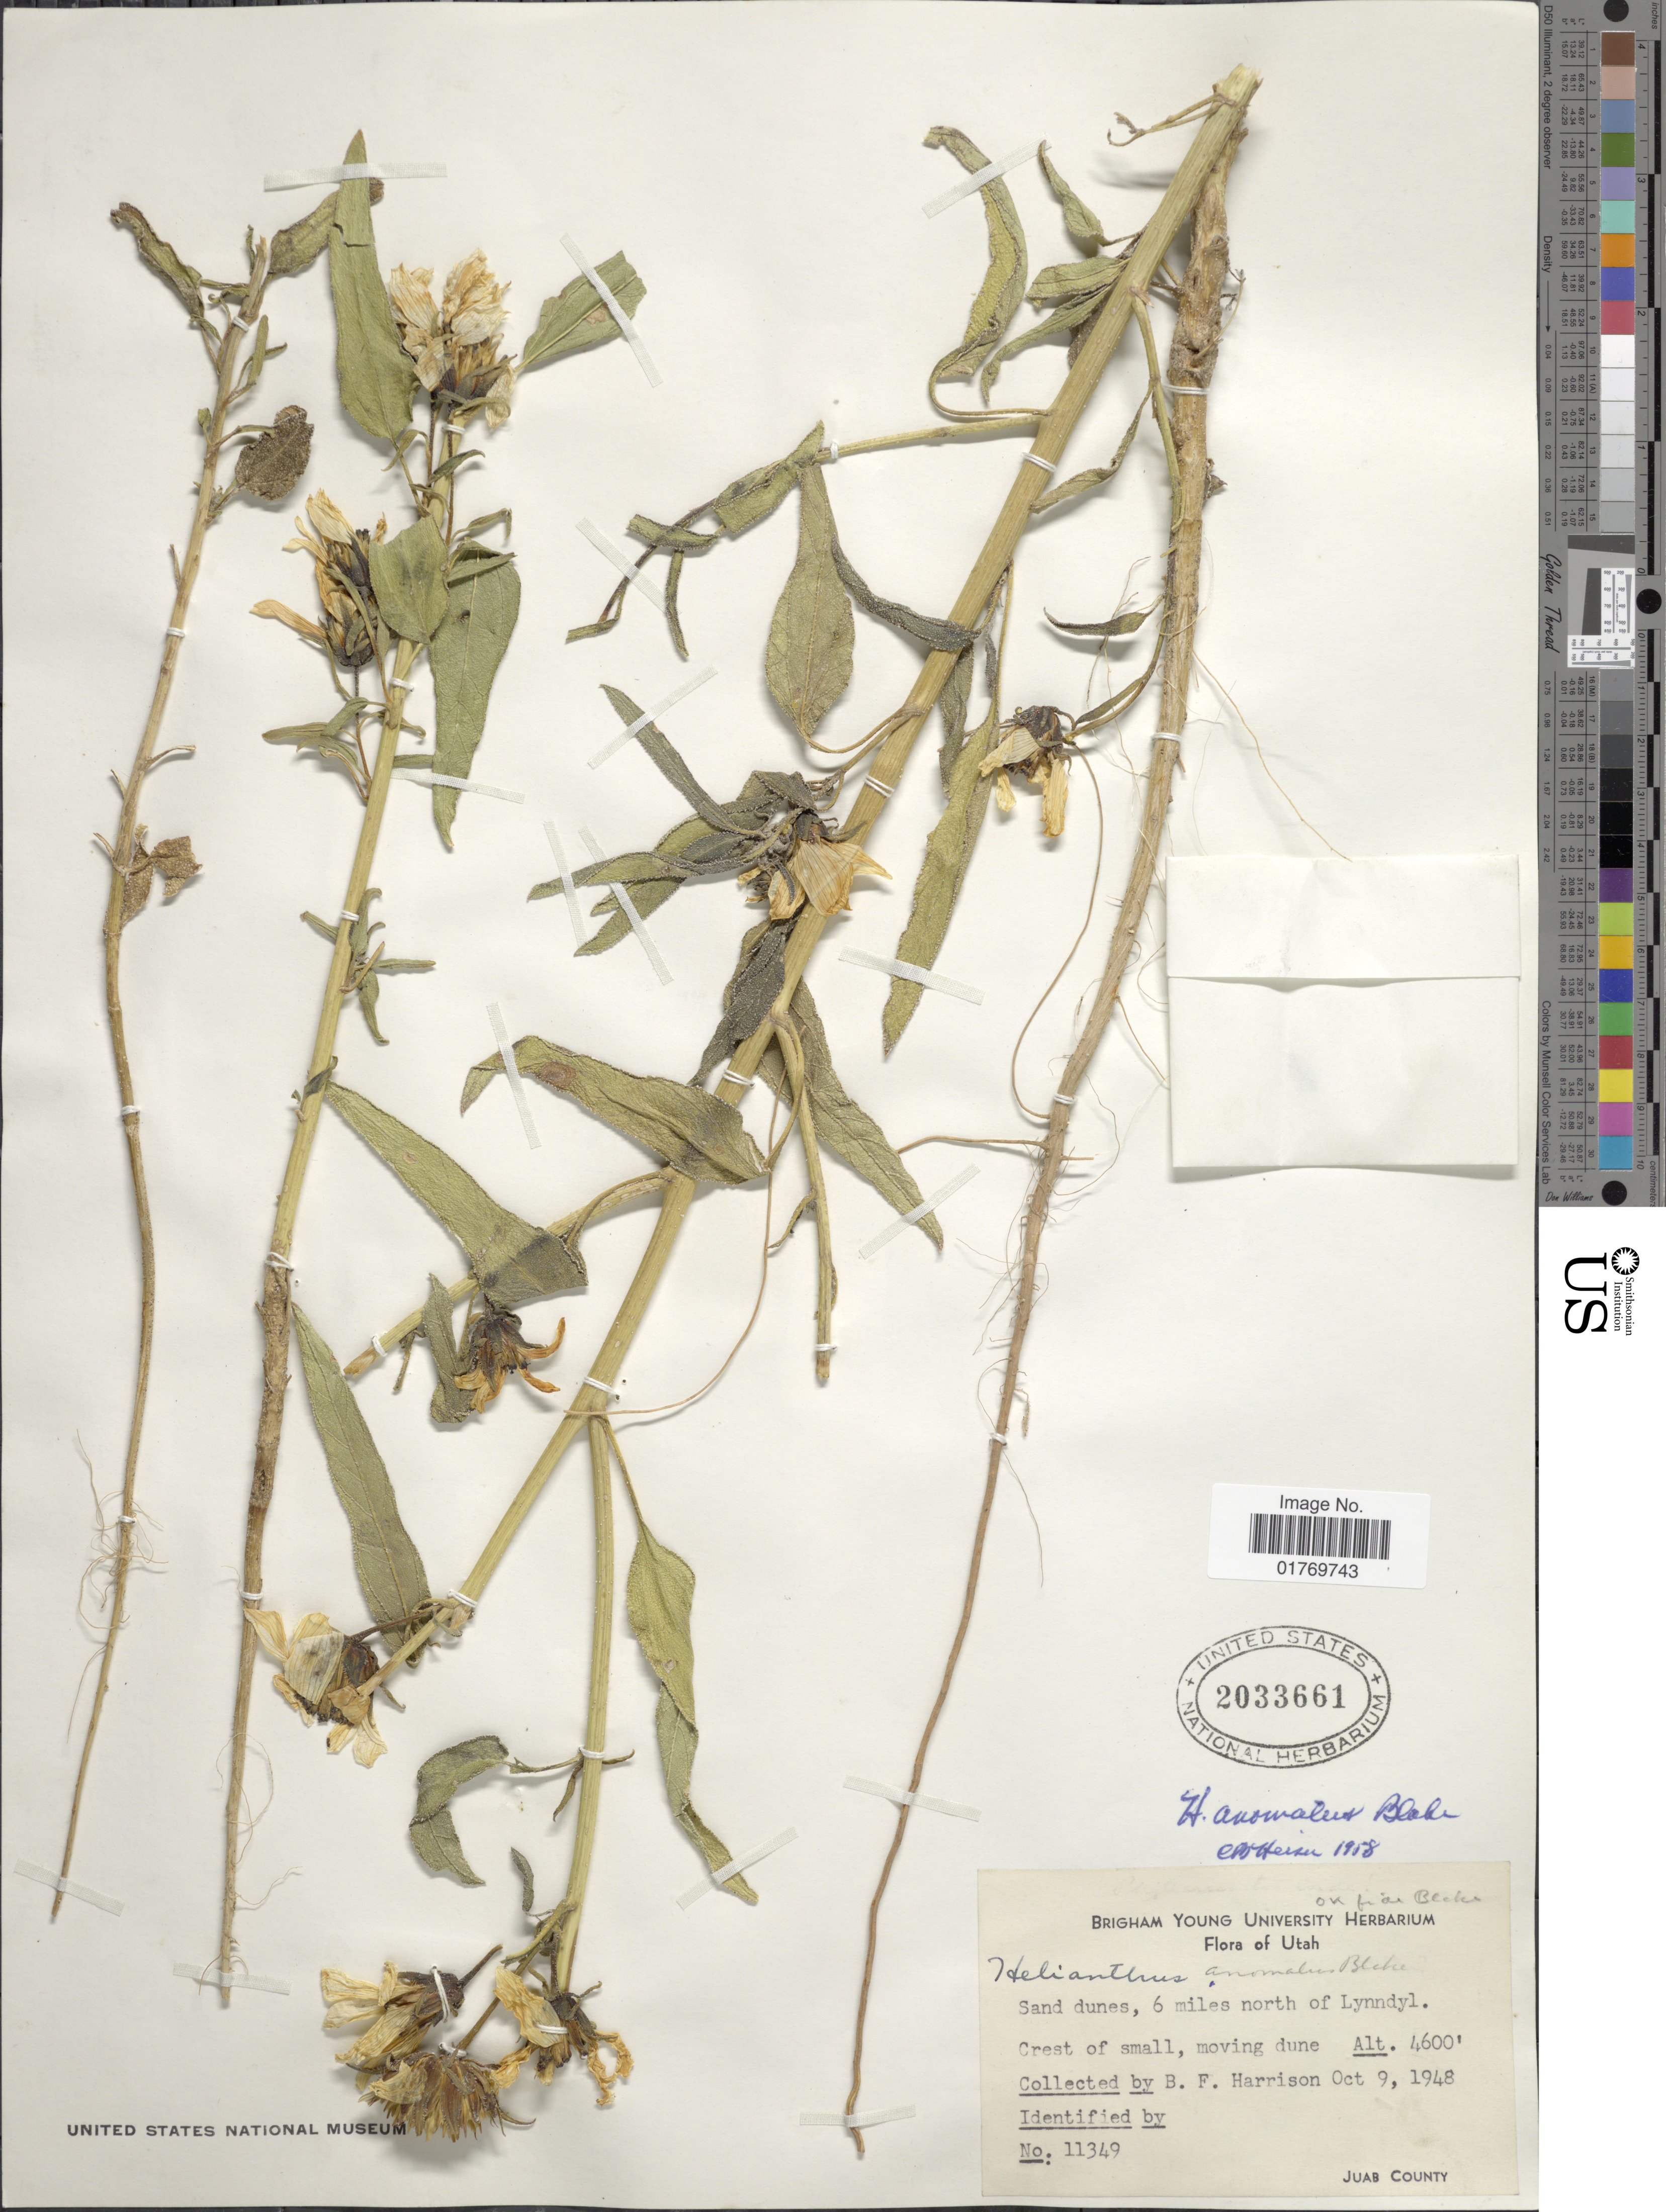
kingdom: Plantae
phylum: Tracheophyta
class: Magnoliopsida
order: Asterales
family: Asteraceae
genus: Helianthus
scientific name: Helianthus anomalus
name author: S.F. Blake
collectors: B. F. Harrison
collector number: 11349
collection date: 1948-10-09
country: United States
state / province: Utah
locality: Sand dunes, 6 miles north of Lynndyl, Crest of small, moving dunes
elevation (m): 1402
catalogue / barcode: US 2033661